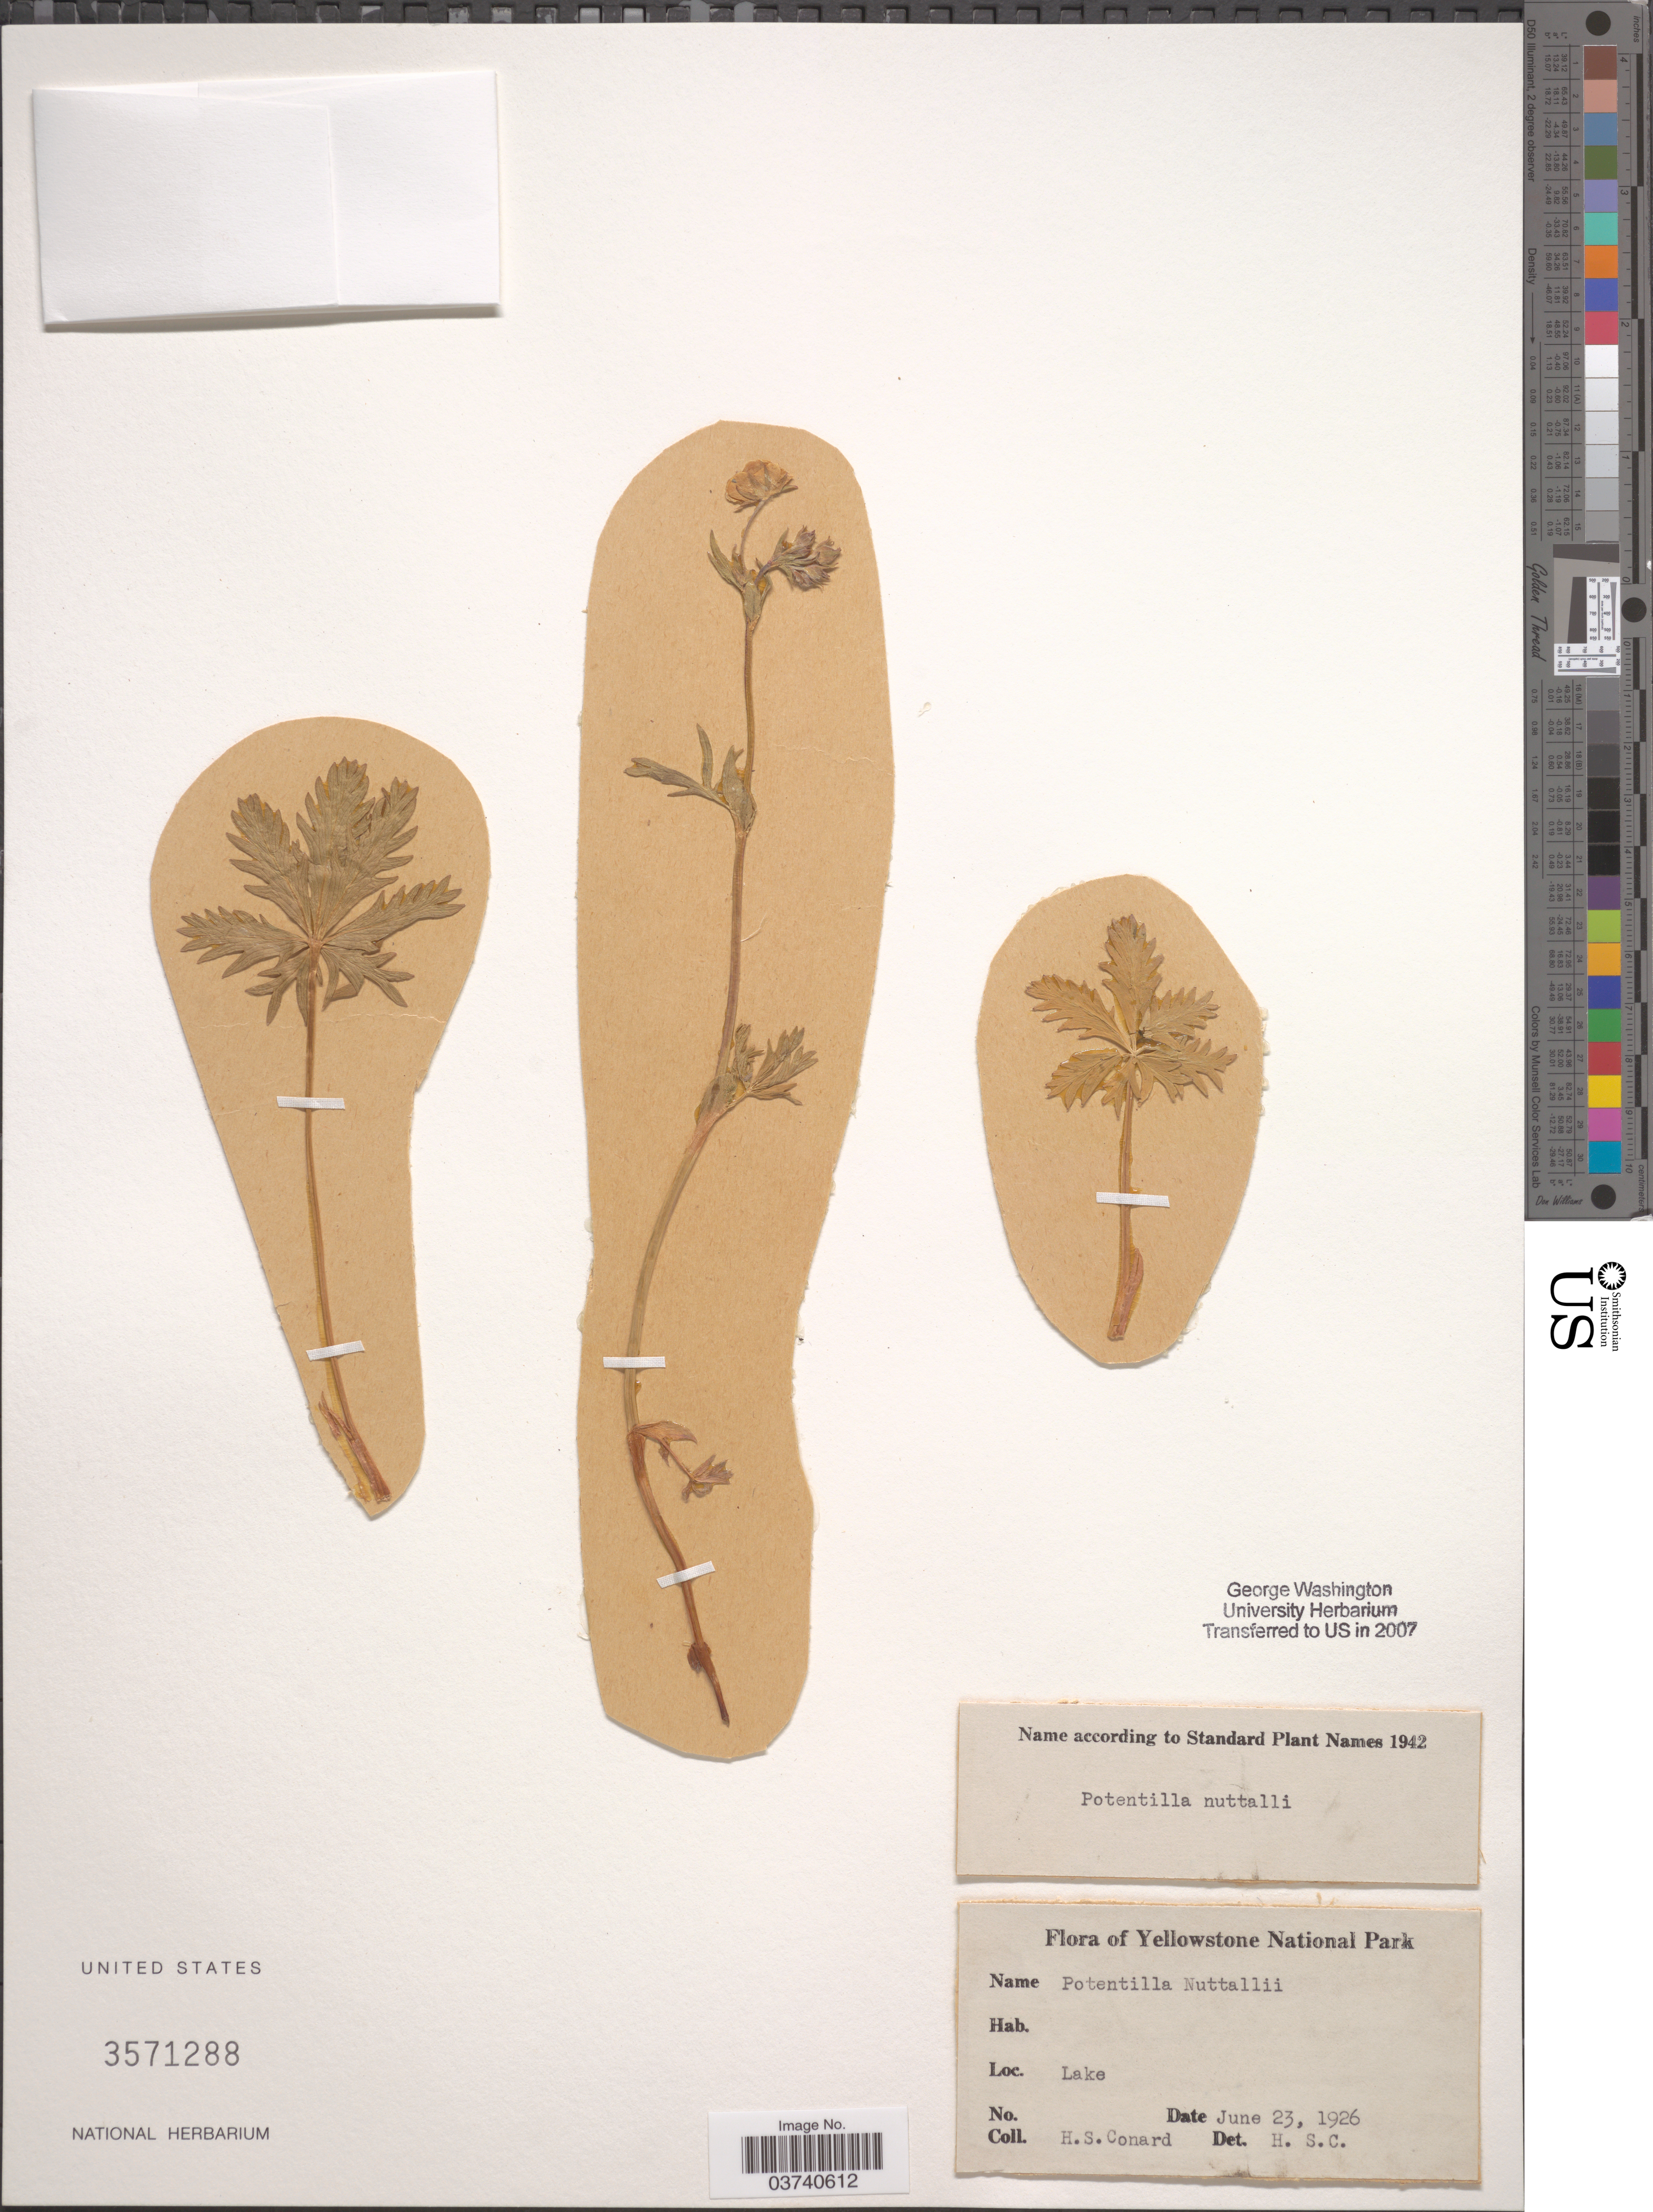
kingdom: Plantae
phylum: Tracheophyta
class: Magnoliopsida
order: Rosales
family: Rosaceae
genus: Potentilla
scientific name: Potentilla gracilis var. fastigiata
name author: (Nutt.) S. Watson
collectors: H. S. Conard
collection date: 1926-06-23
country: United States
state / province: Wyoming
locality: Yellowstone National Park. Lake.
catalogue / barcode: US 3571288